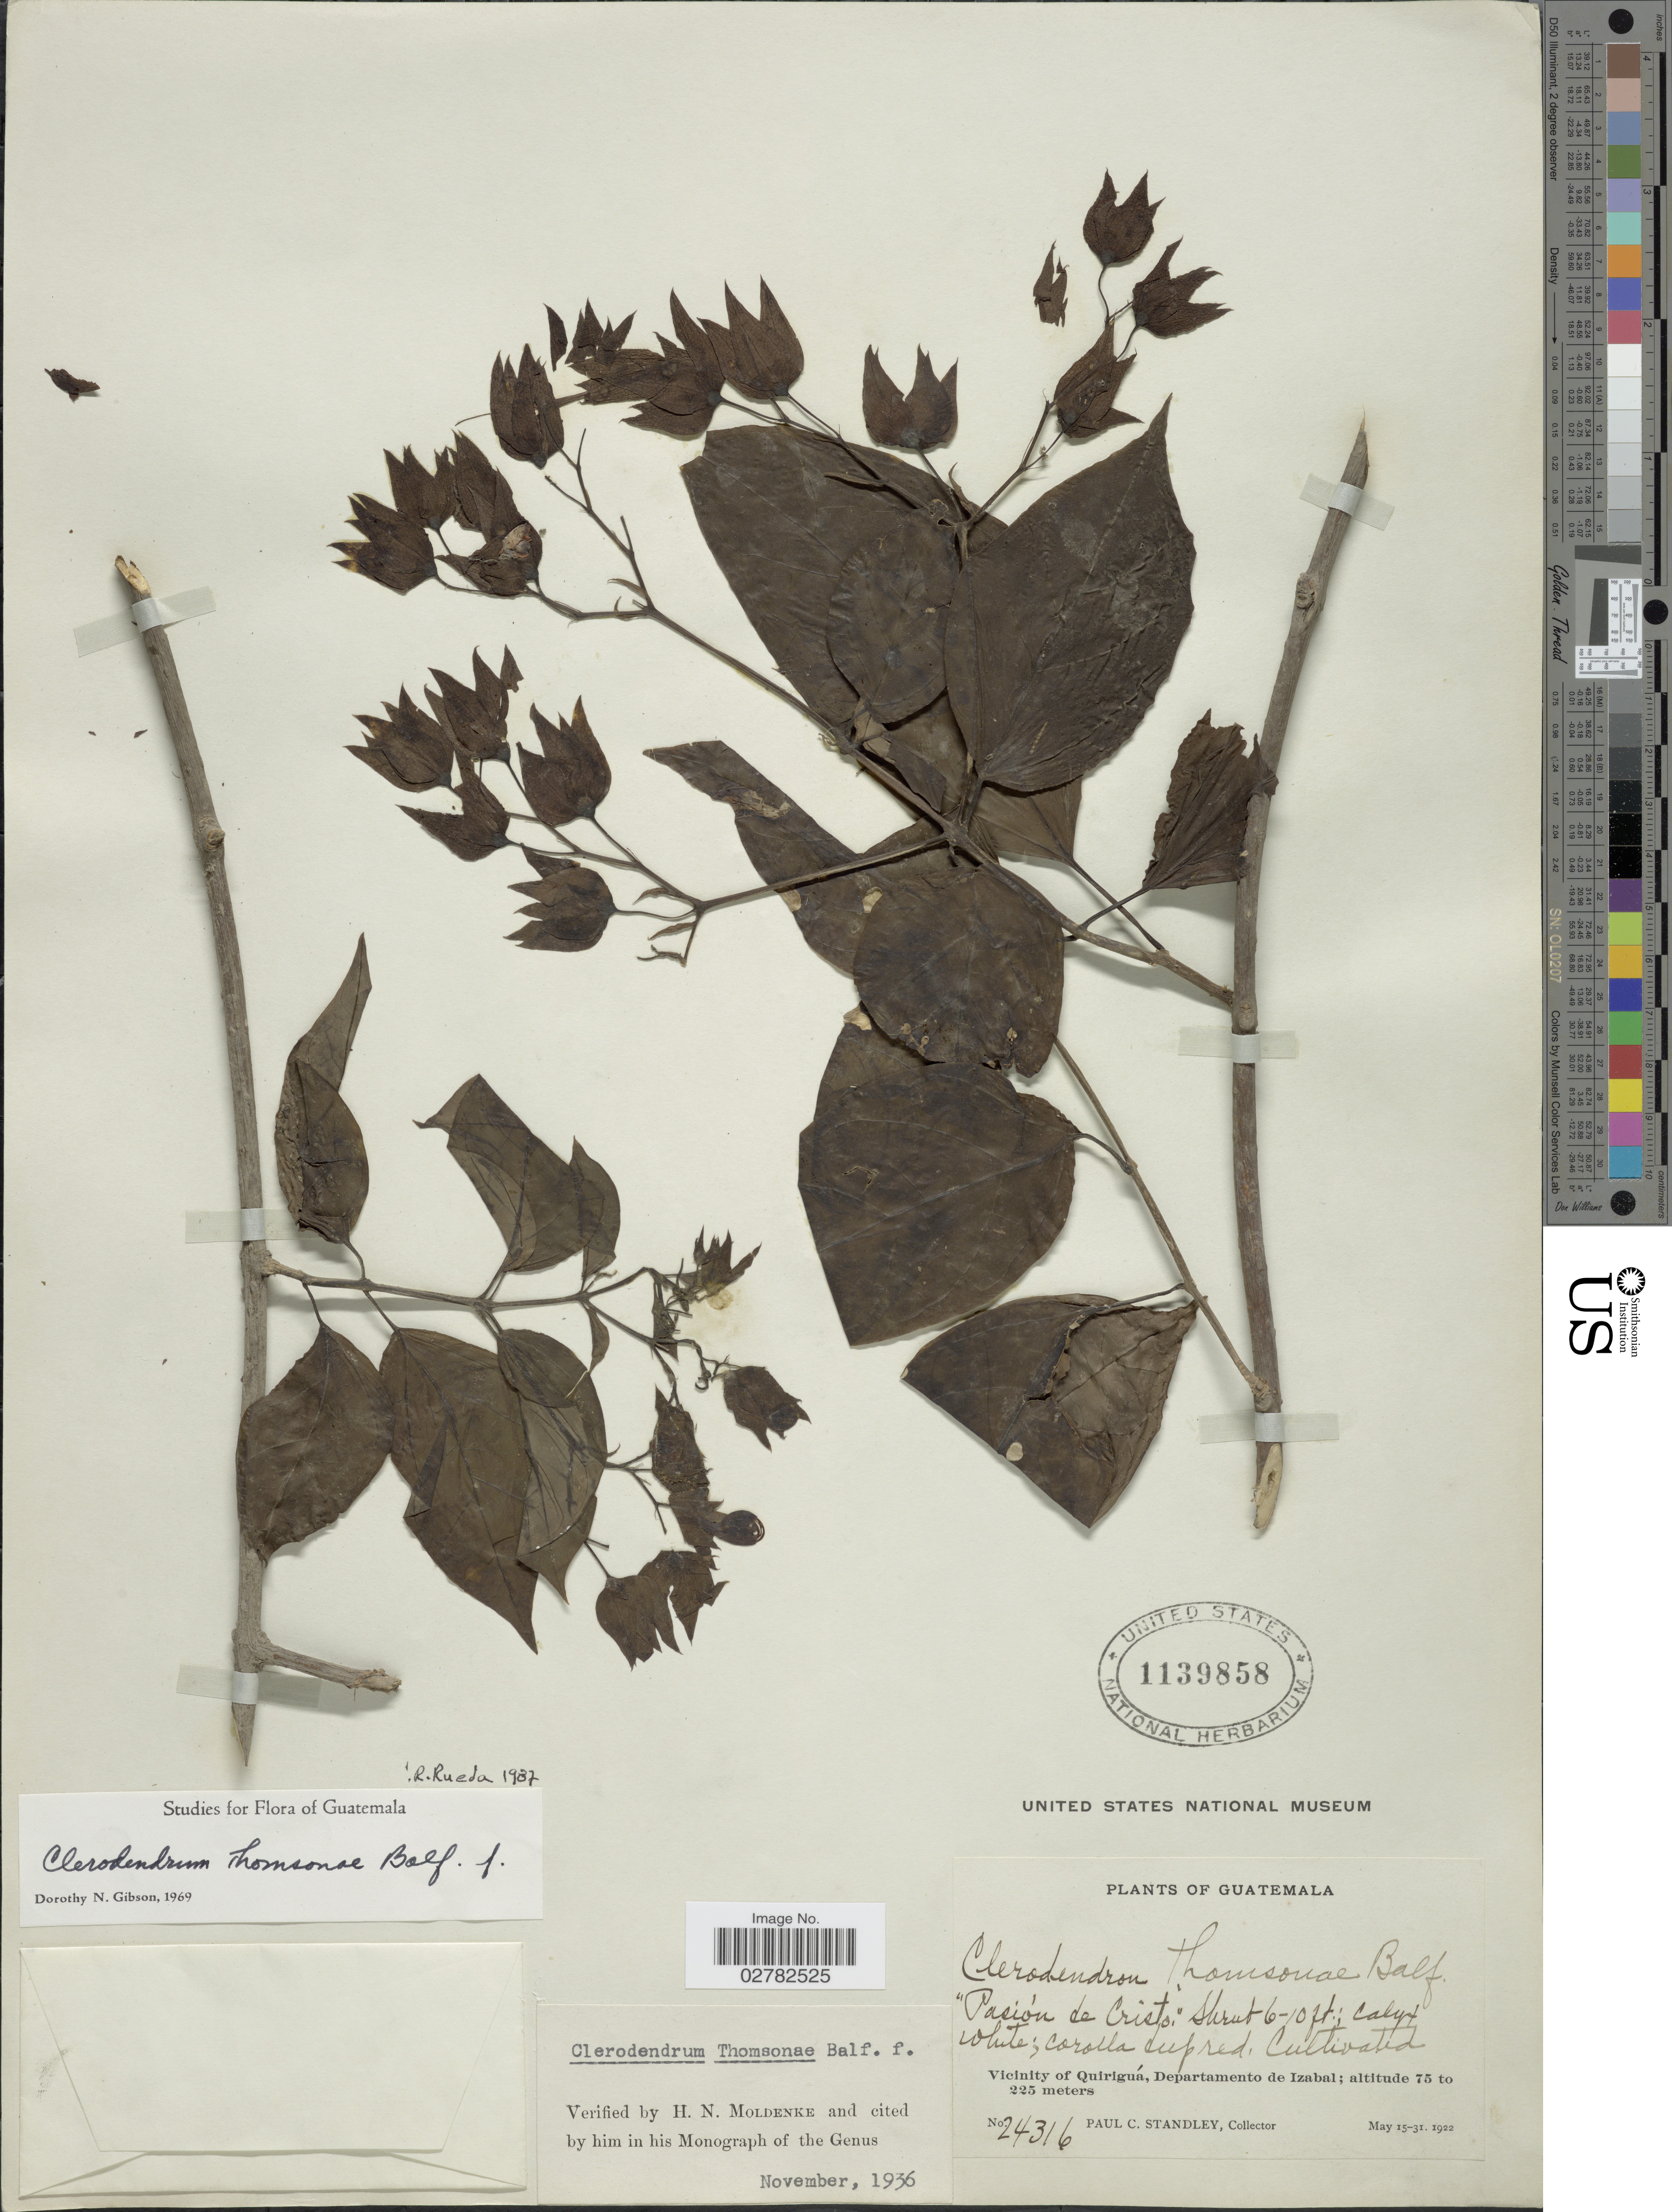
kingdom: Plantae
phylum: Tracheophyta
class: Magnoliopsida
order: Lamiales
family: Lamiaceae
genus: Clerodendrum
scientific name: Clerodendrum thomsoniae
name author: Balf.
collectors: P. C. Standley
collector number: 24316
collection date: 1922-05-15/1922-05-31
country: Guatemala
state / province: Izabal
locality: Vicinity of Quiriguá, Departamento de Izabal.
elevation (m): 75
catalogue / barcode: US 1139858